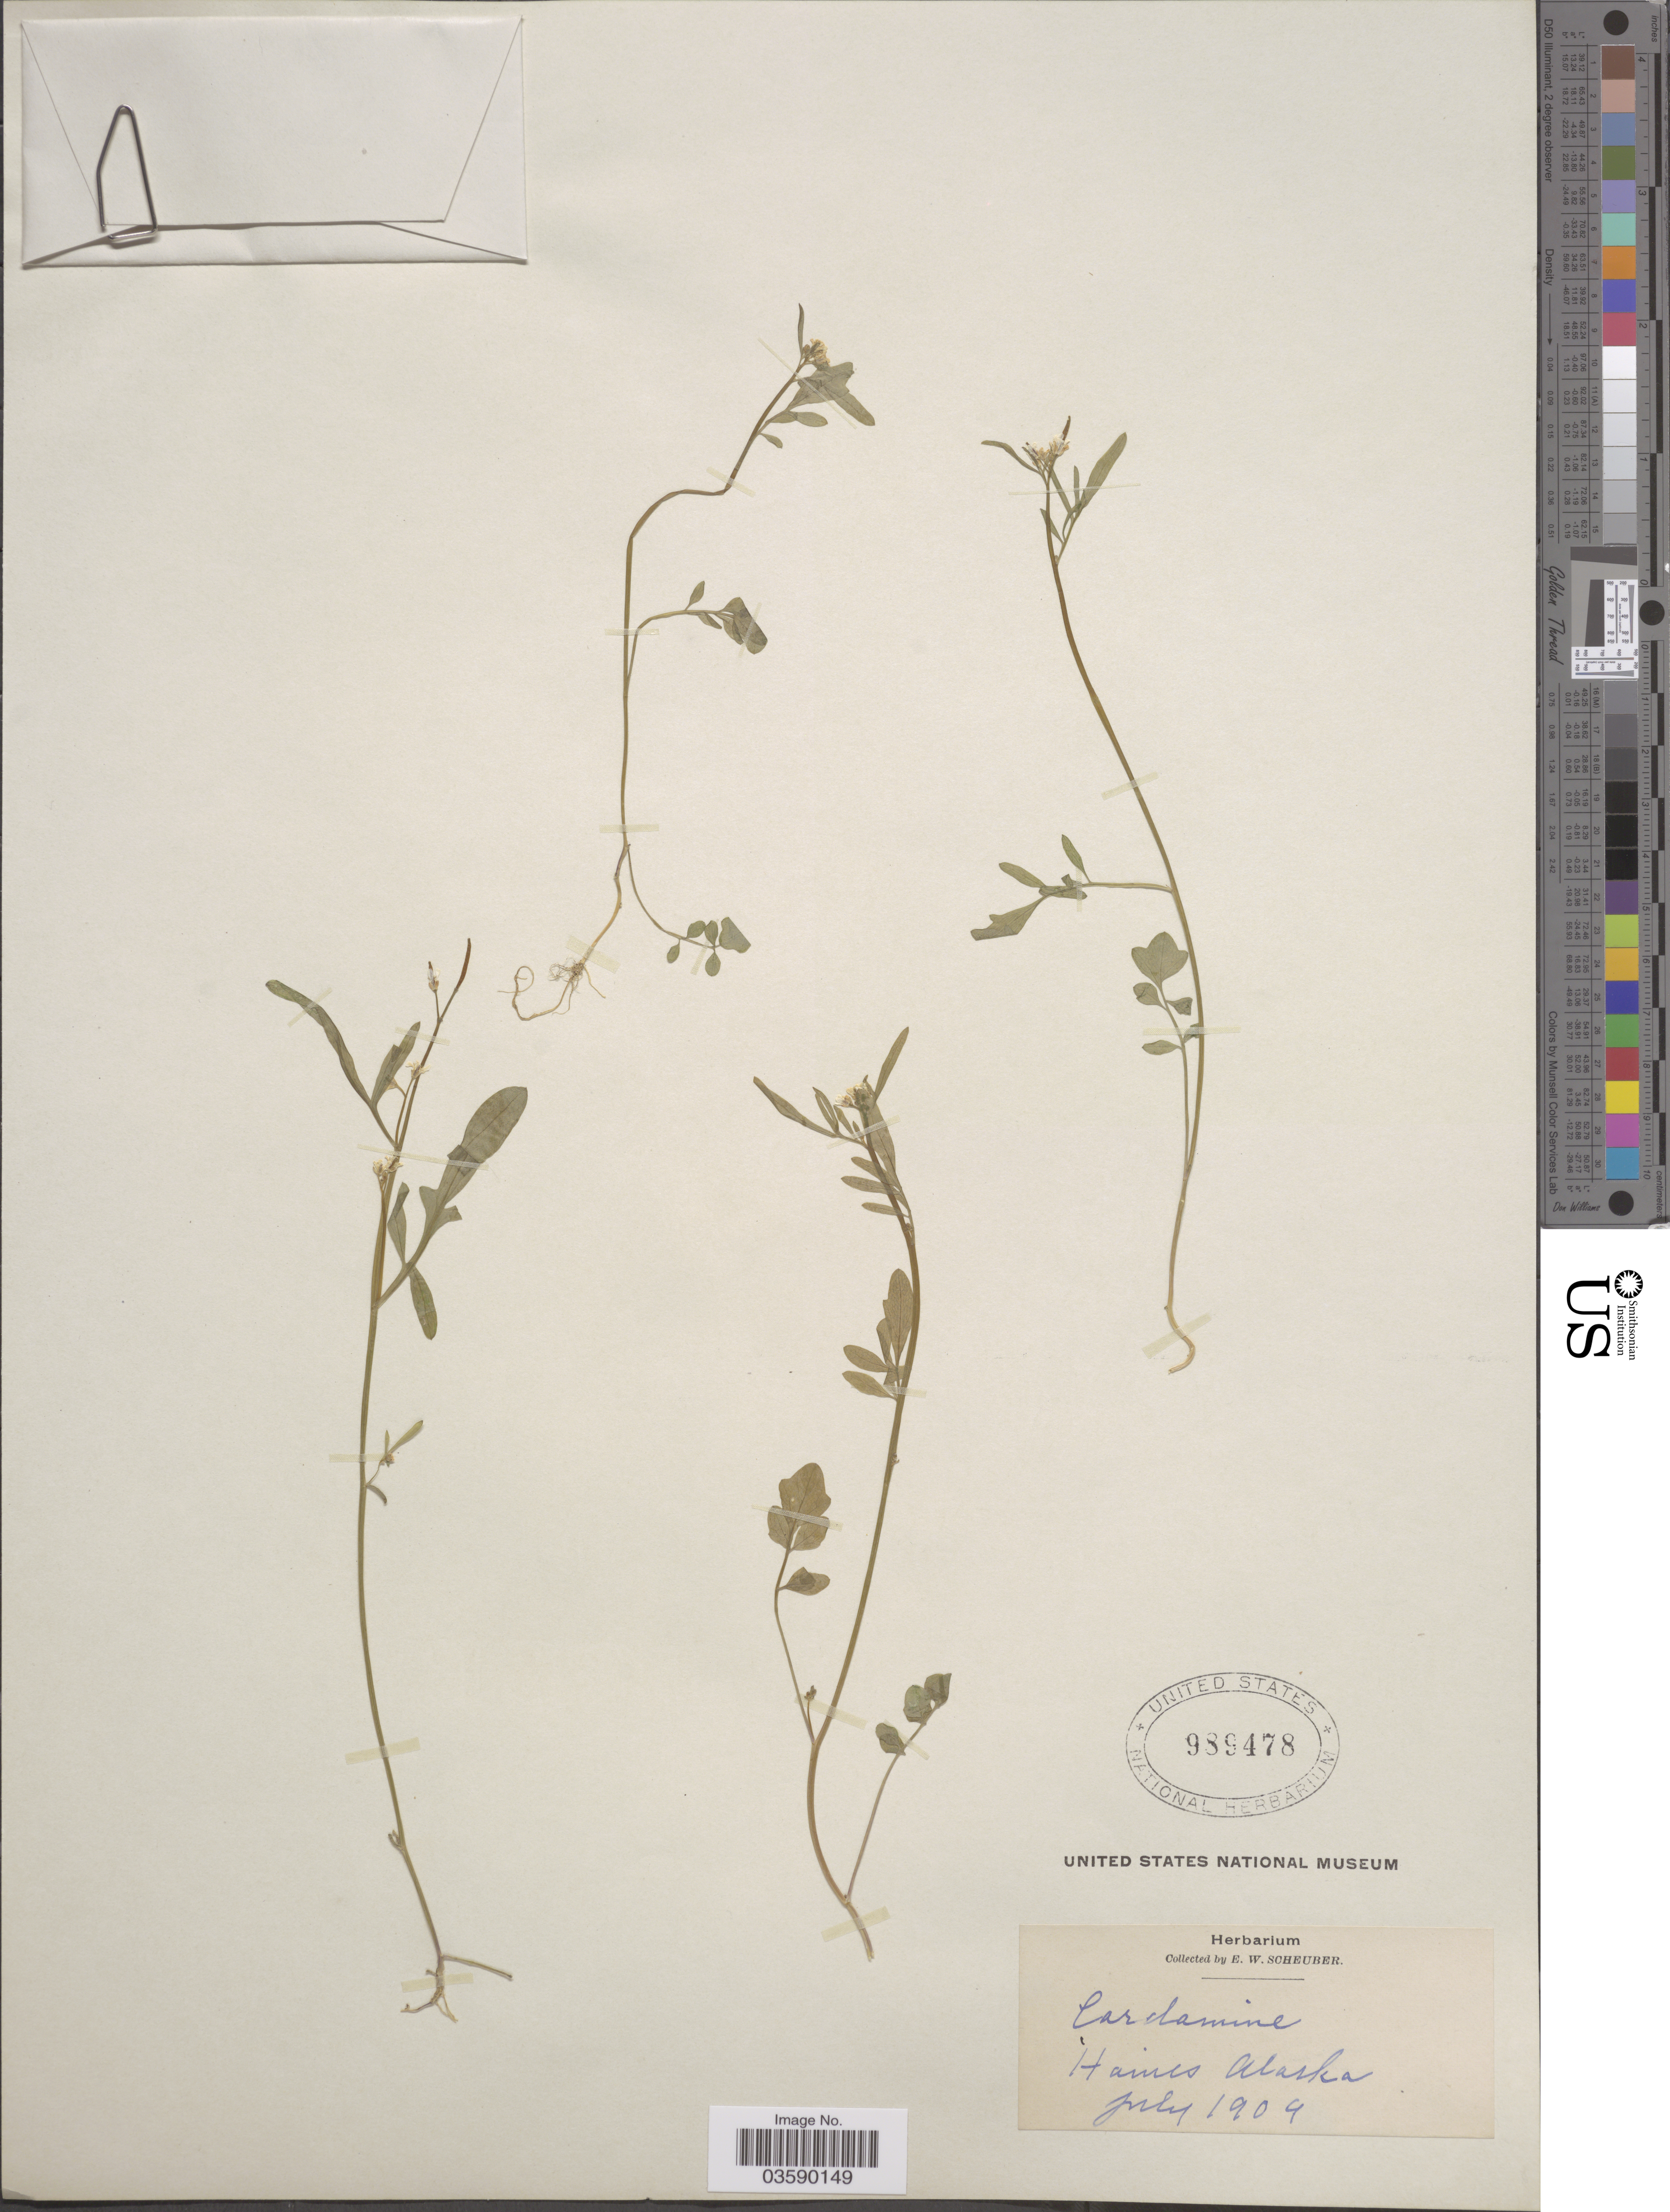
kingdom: Plantae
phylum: Tracheophyta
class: Magnoliopsida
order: Brassicales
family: Brassicaceae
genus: Cardamine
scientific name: Cardamine umbellata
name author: Greene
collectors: E. Scheuber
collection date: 1909-07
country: United States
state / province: Alaska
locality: Haines.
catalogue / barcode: US 989478